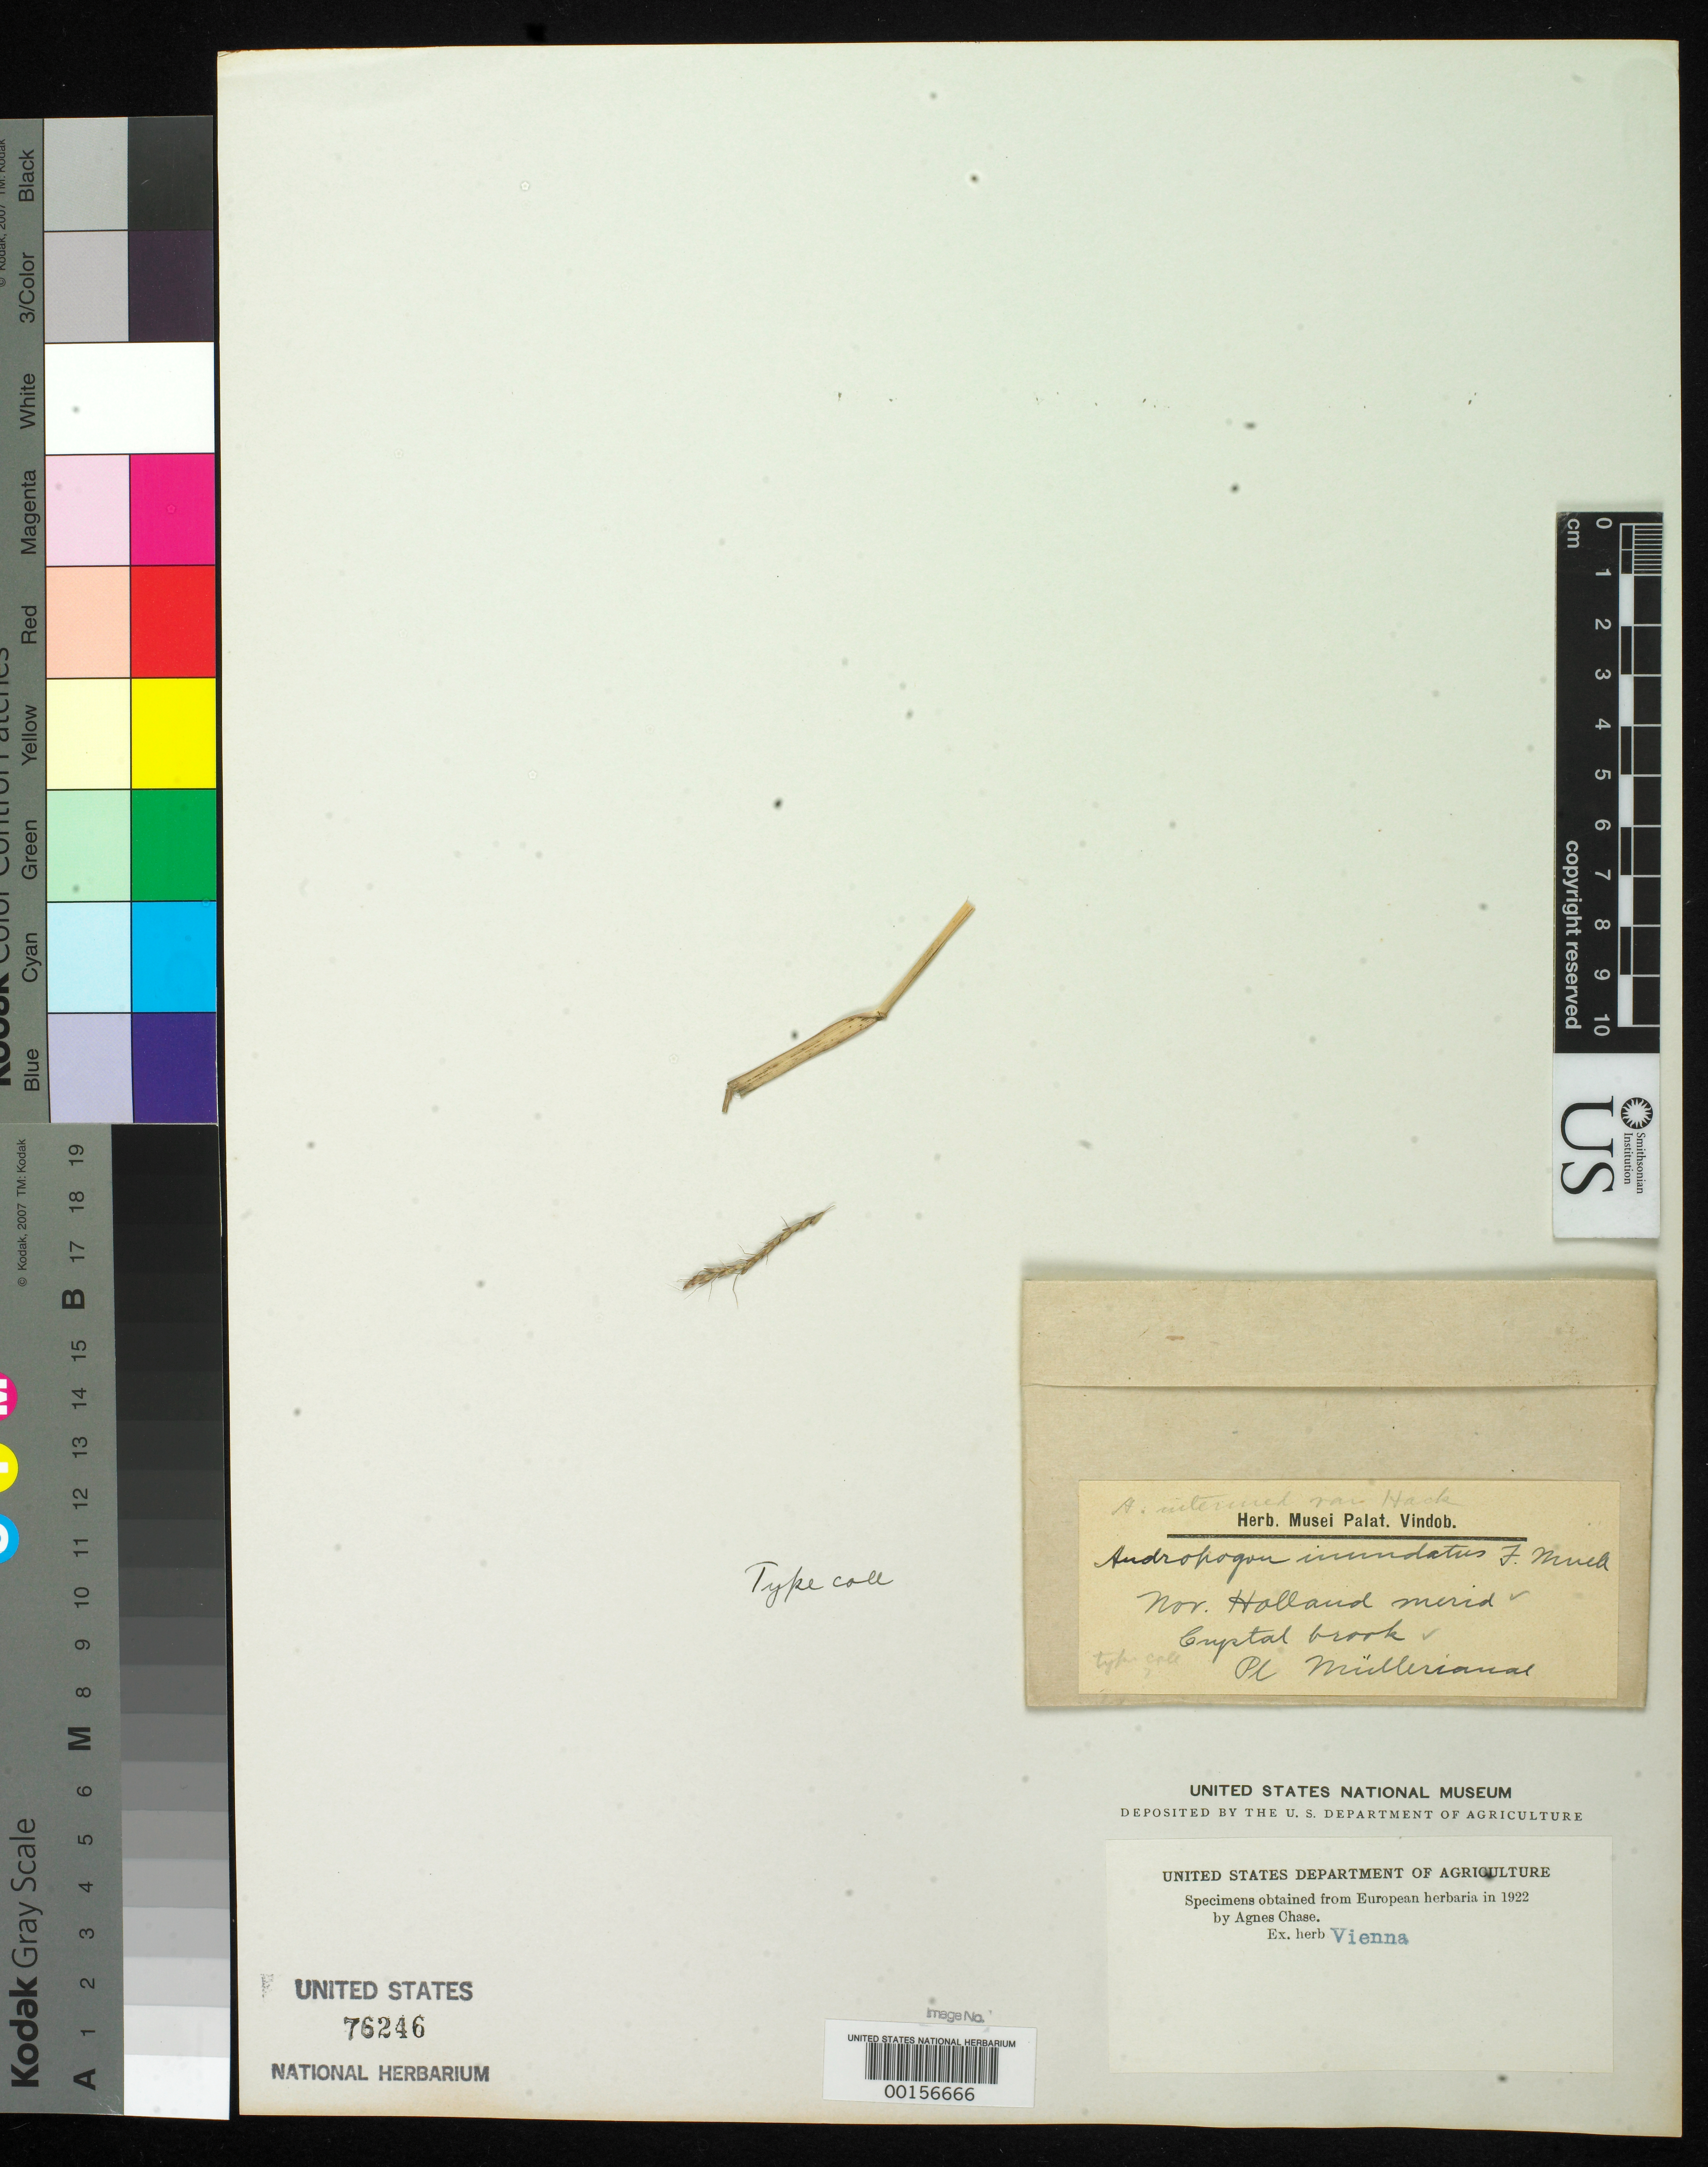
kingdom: Plantae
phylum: Tracheophyta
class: Liliopsida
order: Poales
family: Poaceae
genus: Andropogon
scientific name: Andropogon inundatus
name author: F. Muell.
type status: Type Fragment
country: Australia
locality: New Holland, Crystal Brook.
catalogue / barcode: US 76246